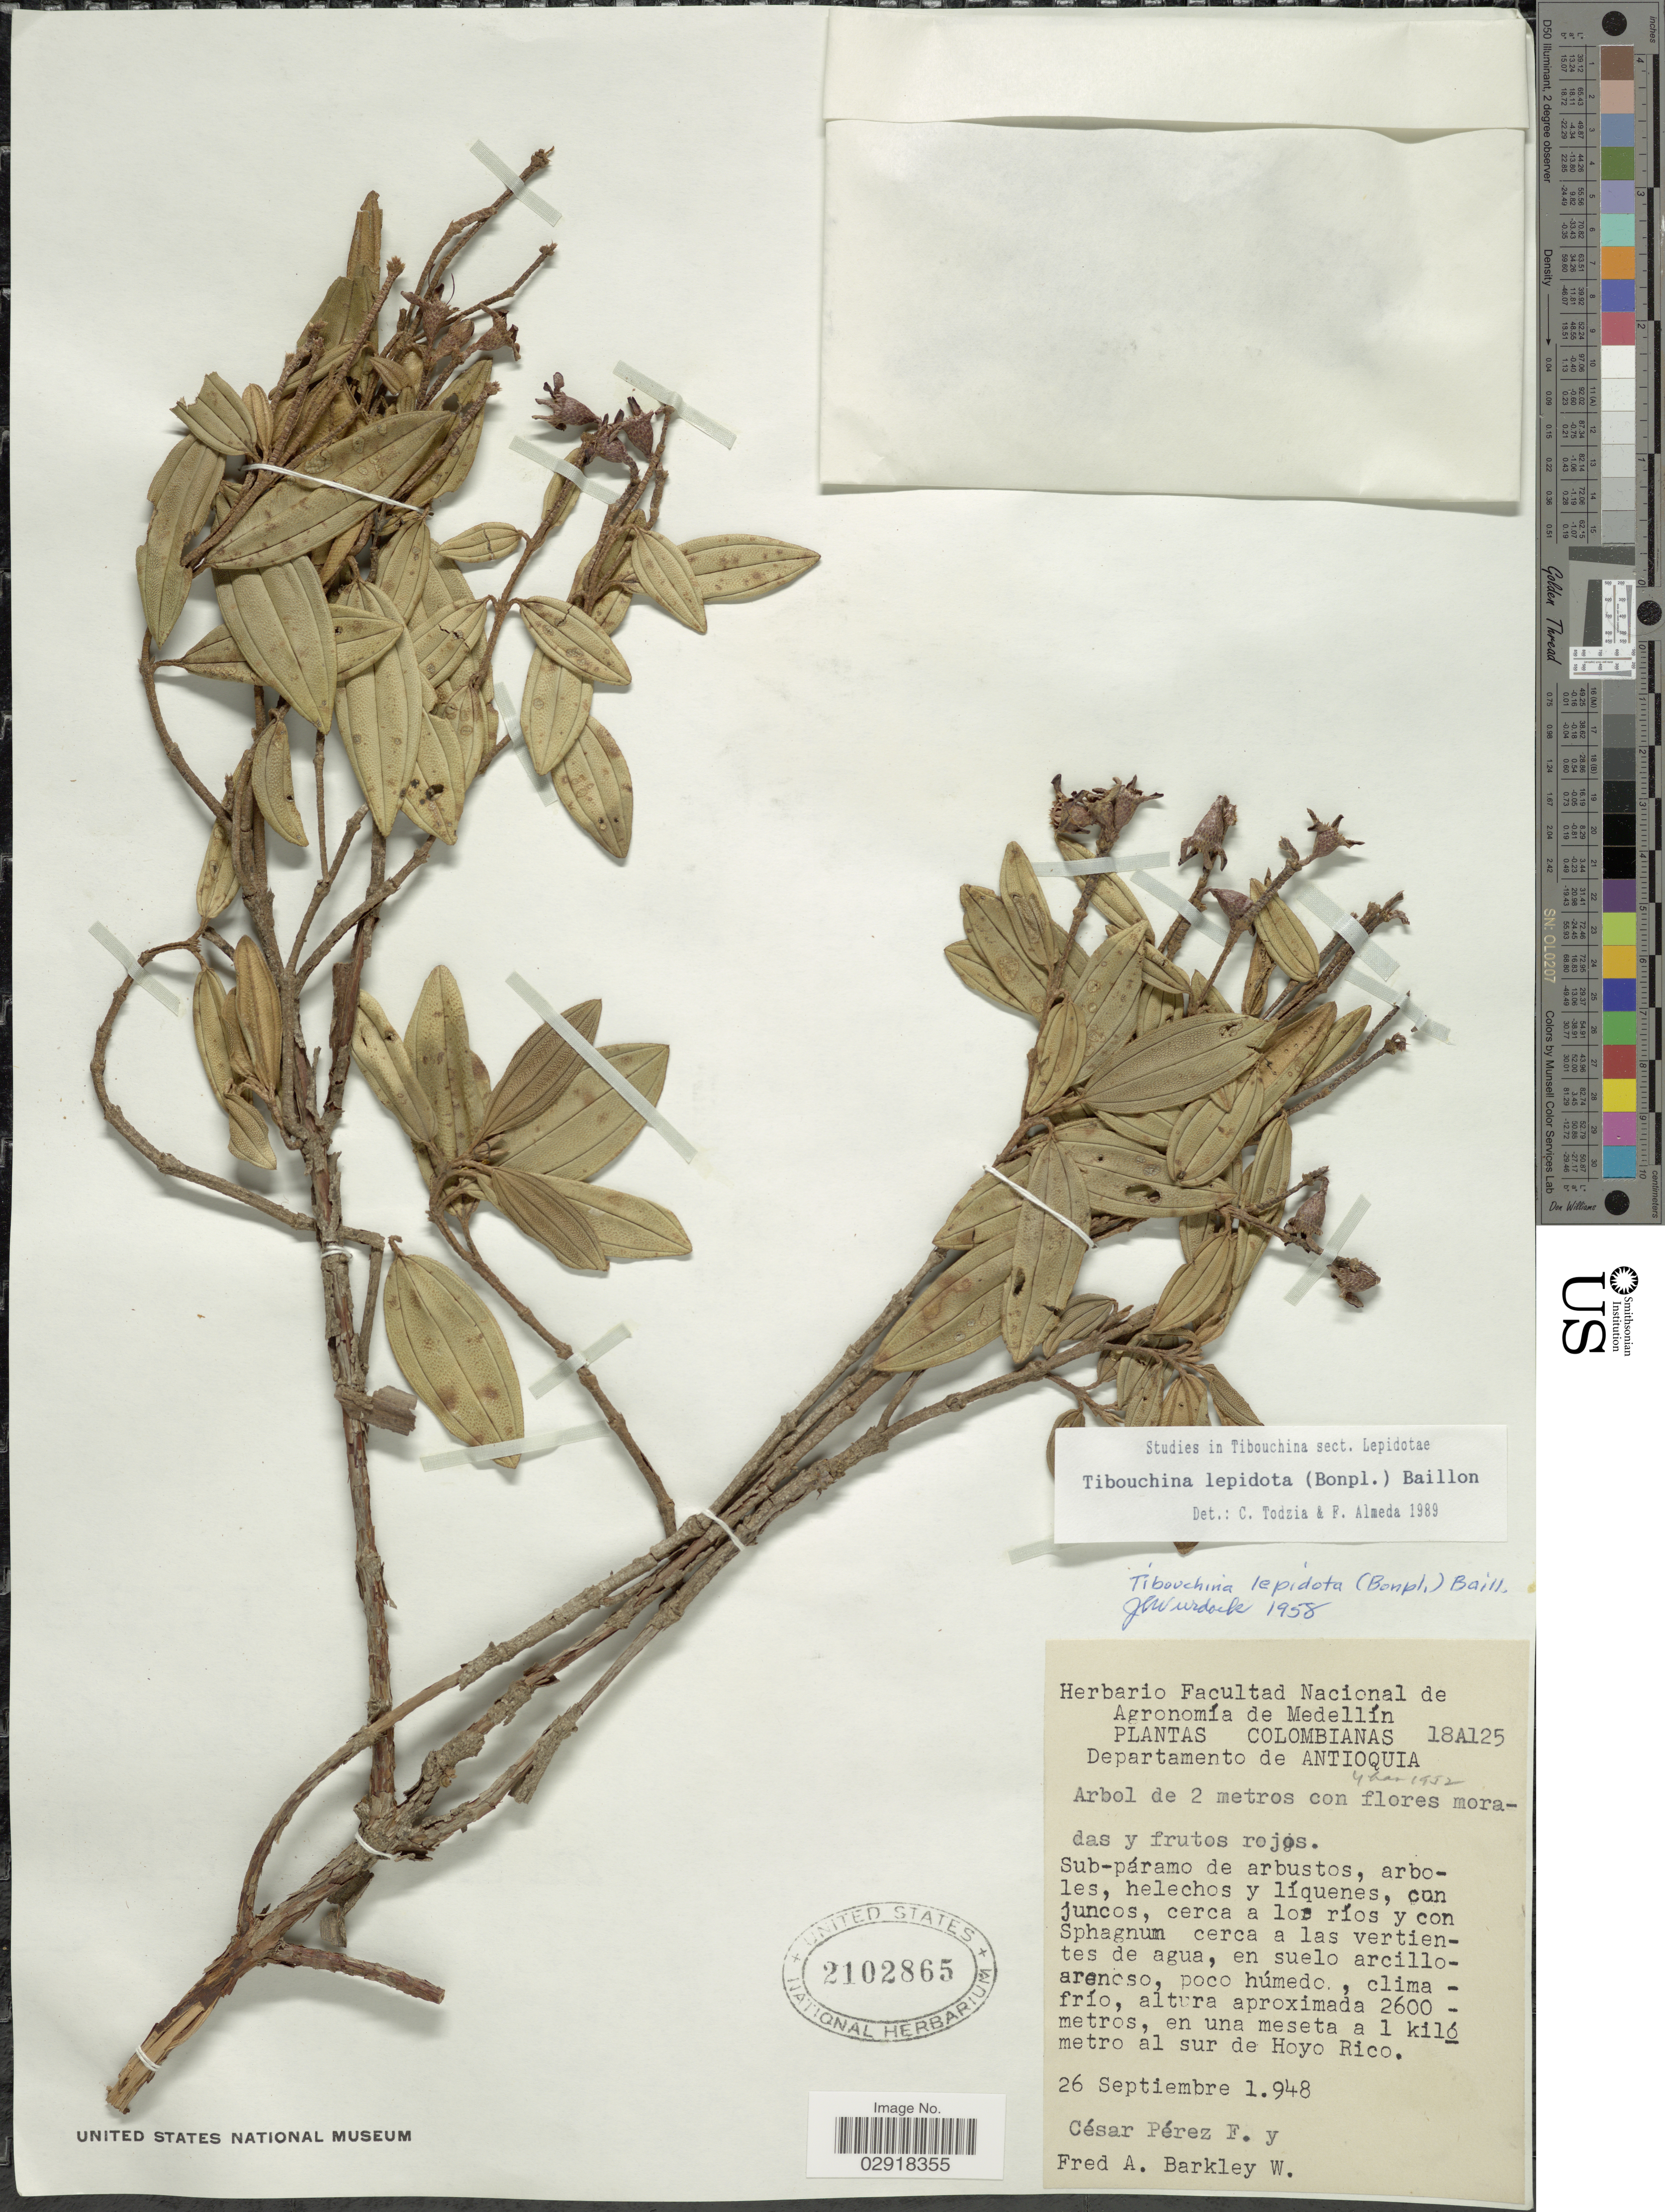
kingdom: Plantae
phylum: Tracheophyta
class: Magnoliopsida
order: Myrtales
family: Melastomataceae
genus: Andesanthus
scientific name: Andesanthus lepidotus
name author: (Humb. & Bonpl.) P.J.F. Guim. & Michelang.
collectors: C. Perez F. & F. Barkley W.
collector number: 18A125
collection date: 1948-09-26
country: Colombia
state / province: Antioquia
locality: Departamento de Antioquia, en una meseta a 1 kilómetro al sur de Hoyo Rico.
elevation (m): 2600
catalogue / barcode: US 2102865